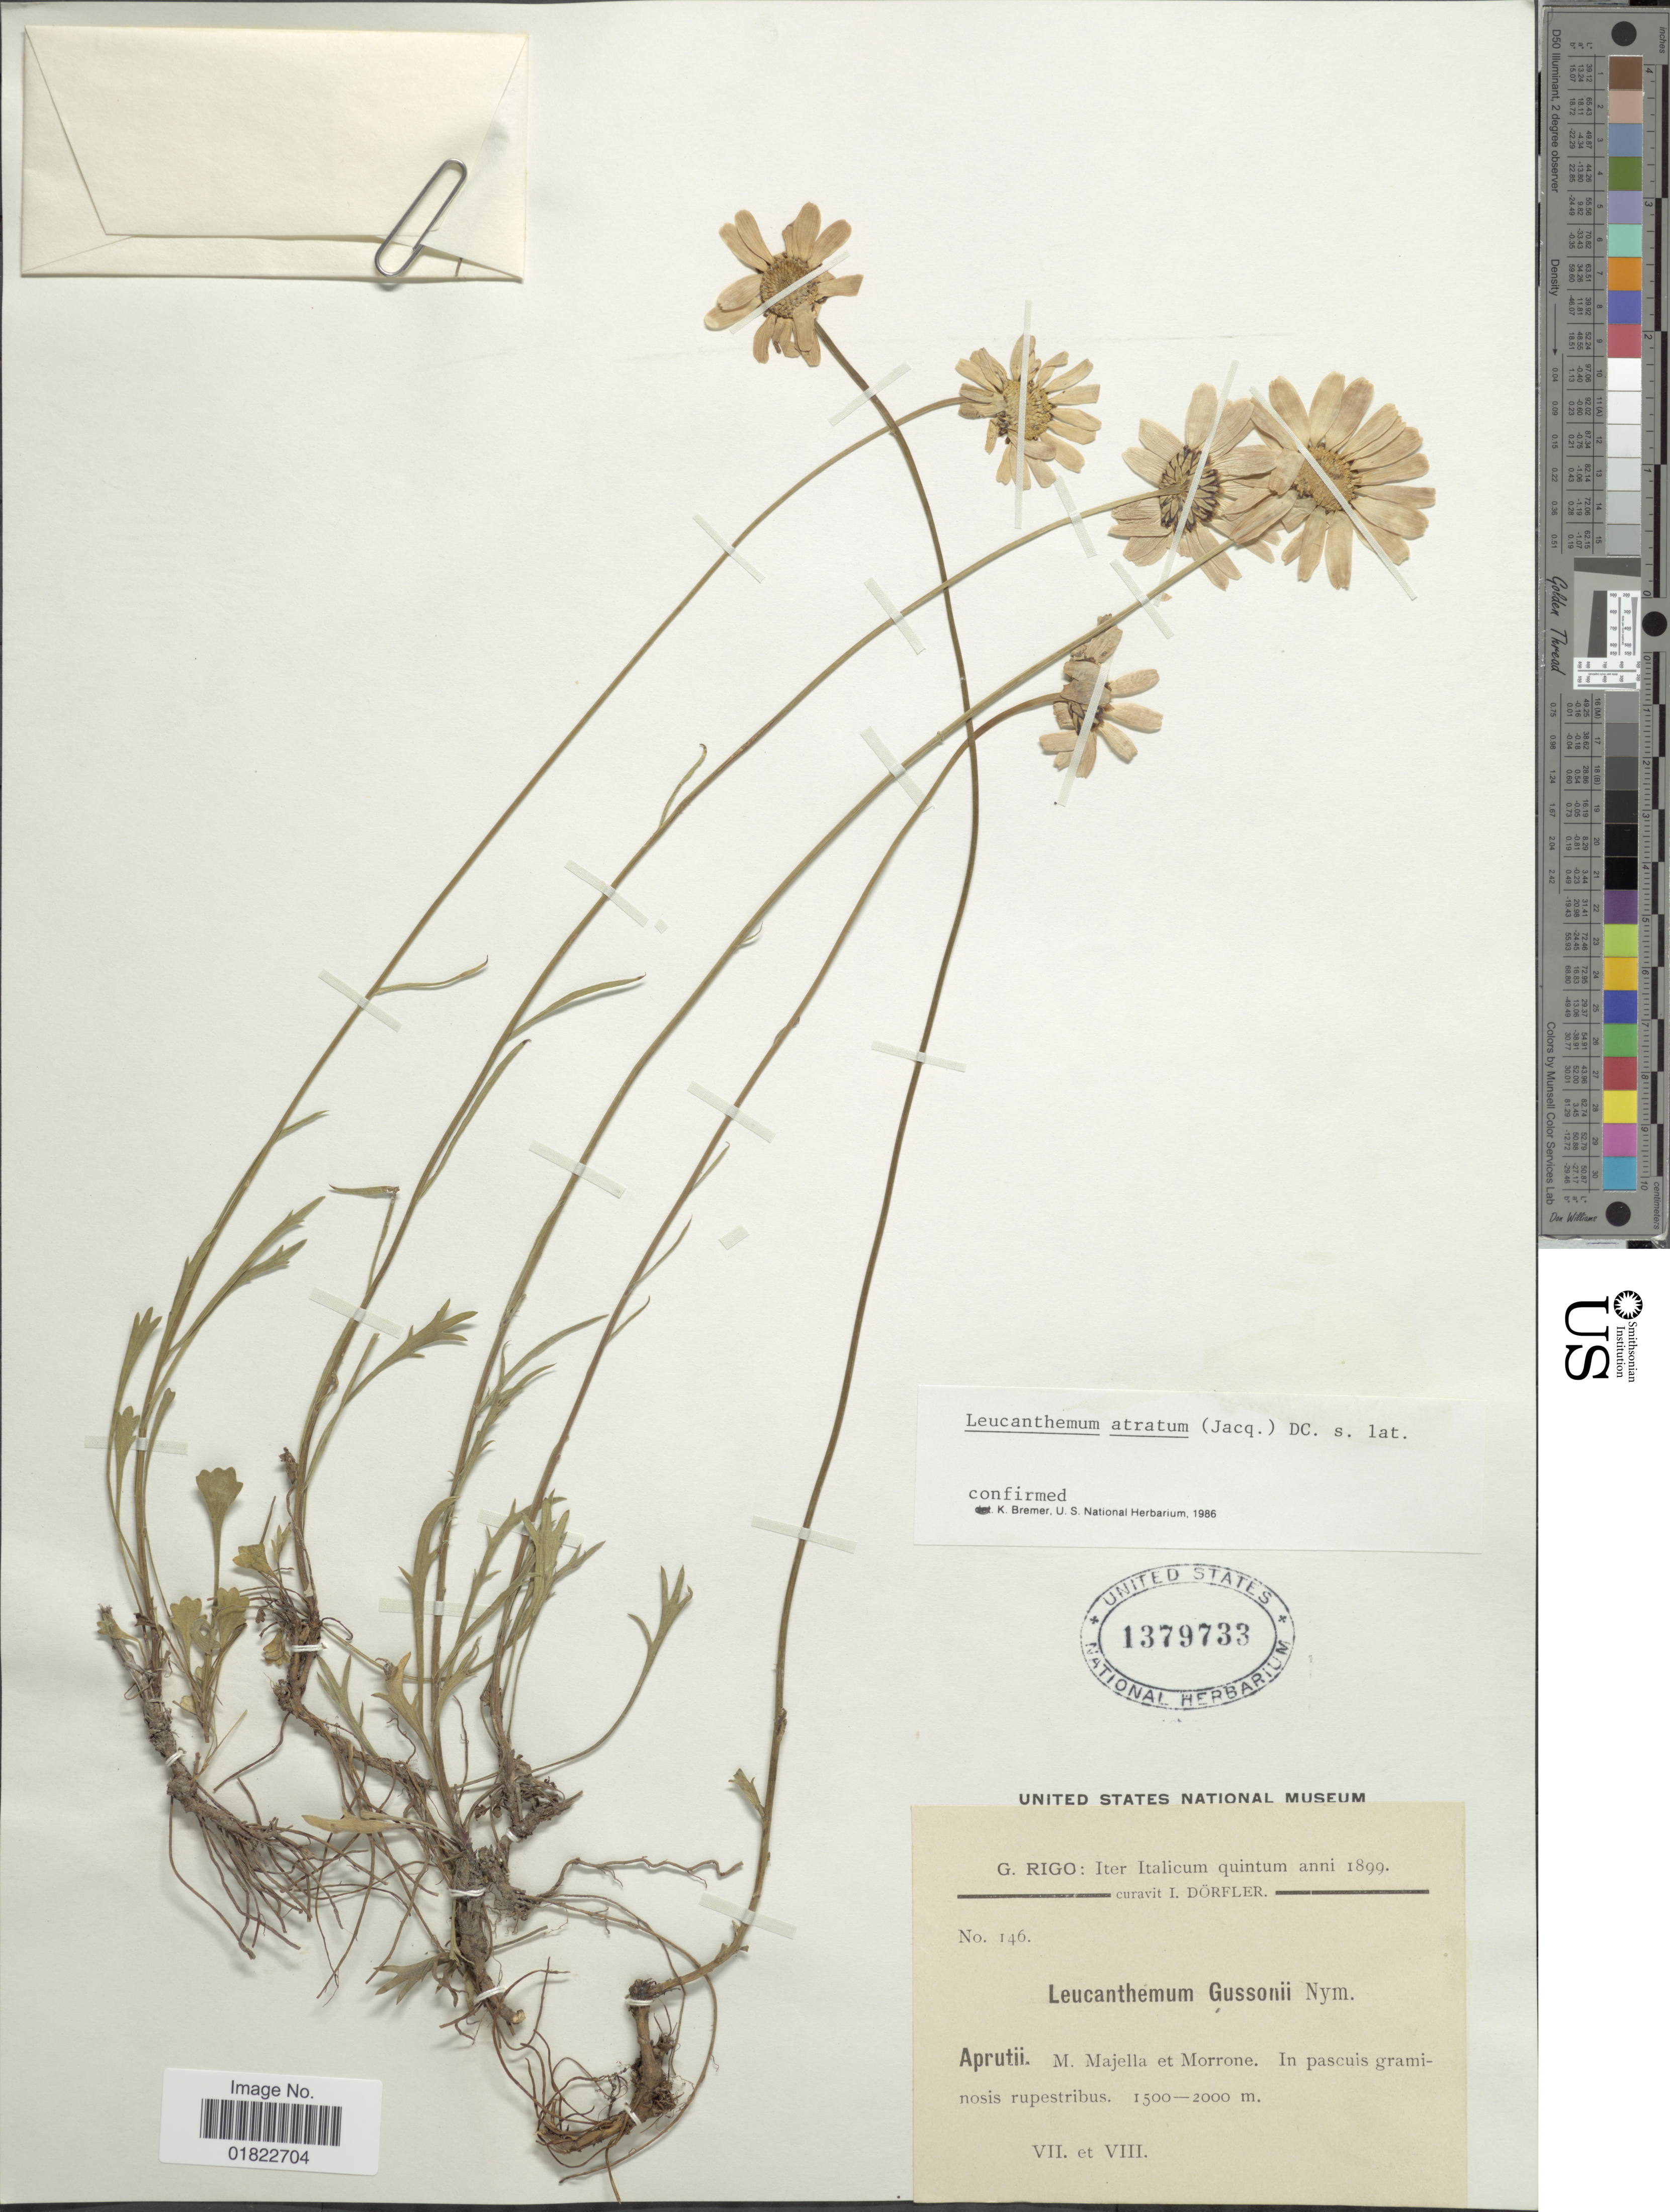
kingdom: Plantae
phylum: Tracheophyta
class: Magnoliopsida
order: Asterales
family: Asteraceae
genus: Leucanthemum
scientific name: Leucanthemum atratum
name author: (Jacq.) DC.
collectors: G. Rigo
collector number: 146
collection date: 1899-07/1899-08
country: Italy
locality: Italicum. Aprutii, M. Majella et Morrone. In pascuis graminosis rupestribus.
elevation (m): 1500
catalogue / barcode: US 1379733